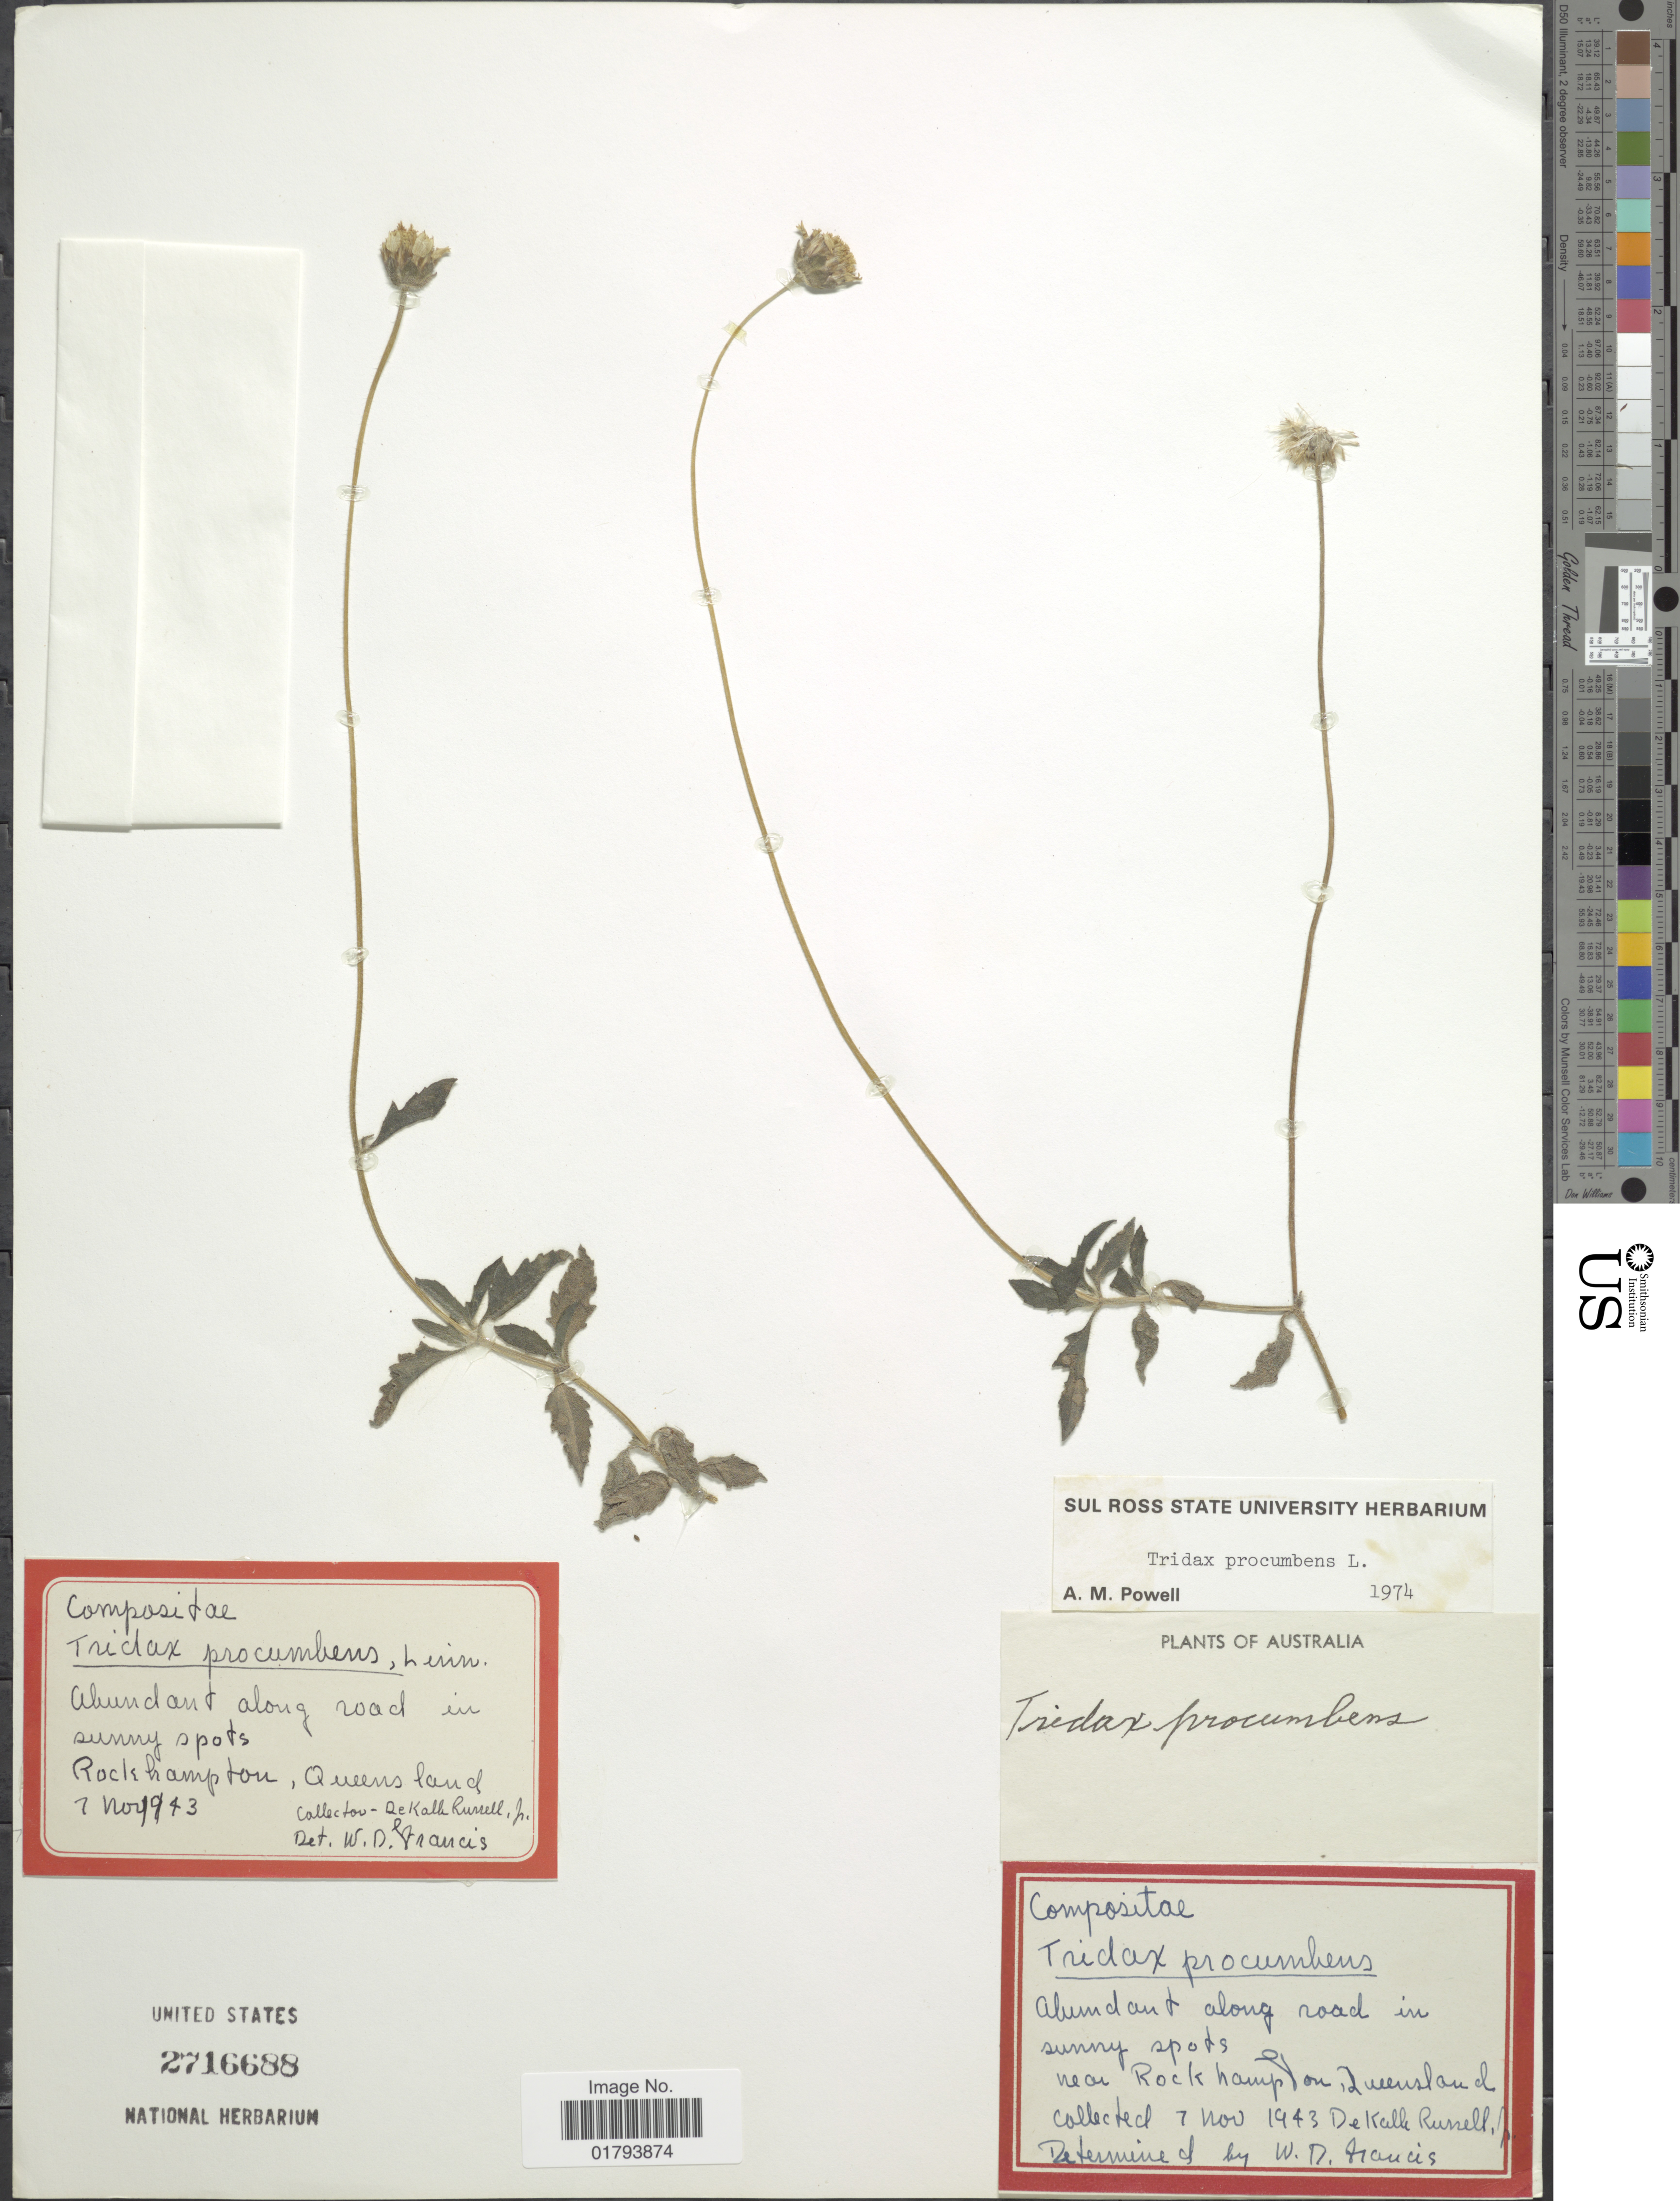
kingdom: Plantae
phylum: Tracheophyta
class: Magnoliopsida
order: Asterales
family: Asteraceae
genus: Tridax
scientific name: Tridax procumbens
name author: L.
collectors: D. K. Russell Jr.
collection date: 1943-11-07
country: Australia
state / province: Queensland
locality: Near Rockhampton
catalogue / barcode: US 2716688